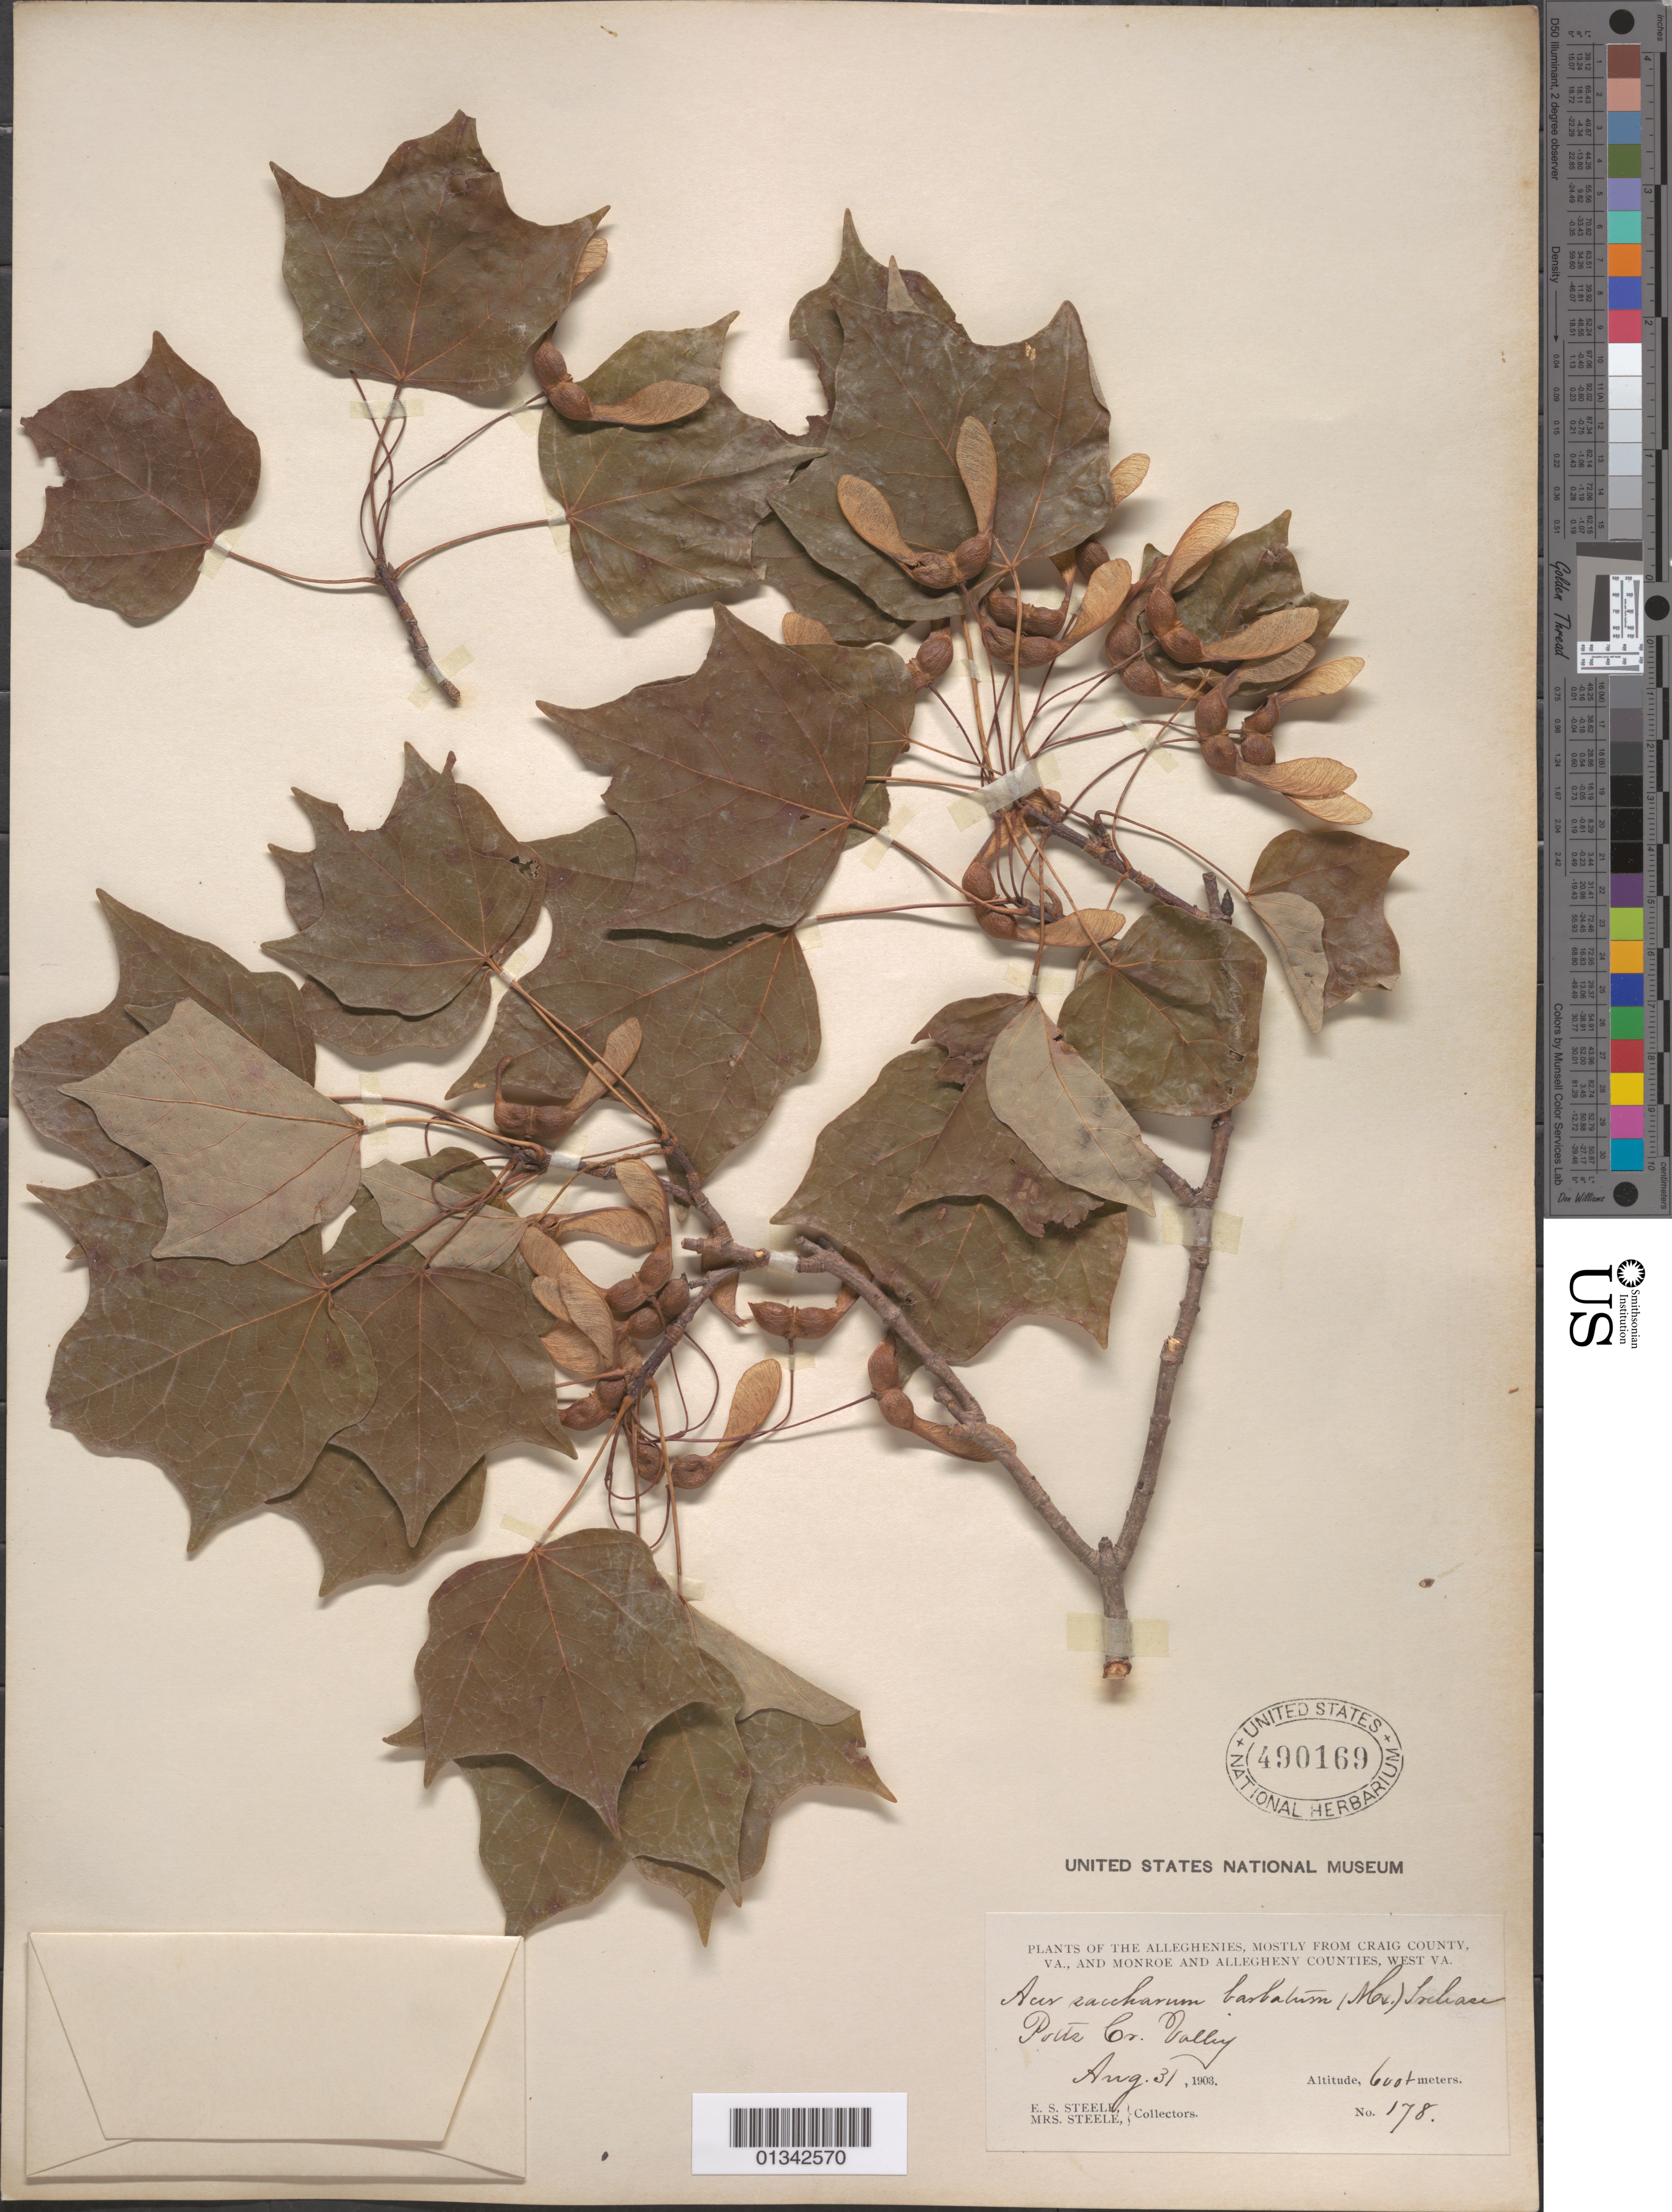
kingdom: Plantae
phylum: Tracheophyta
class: Magnoliopsida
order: Sapindales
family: Sapindaceae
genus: Acer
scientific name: Acer saccharum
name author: Marshall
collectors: E. Steele & Mrs. E. S. Steele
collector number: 178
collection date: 1903-08-31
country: United States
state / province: West Virginia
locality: Potts Cr. Valley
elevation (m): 600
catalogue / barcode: US 490169